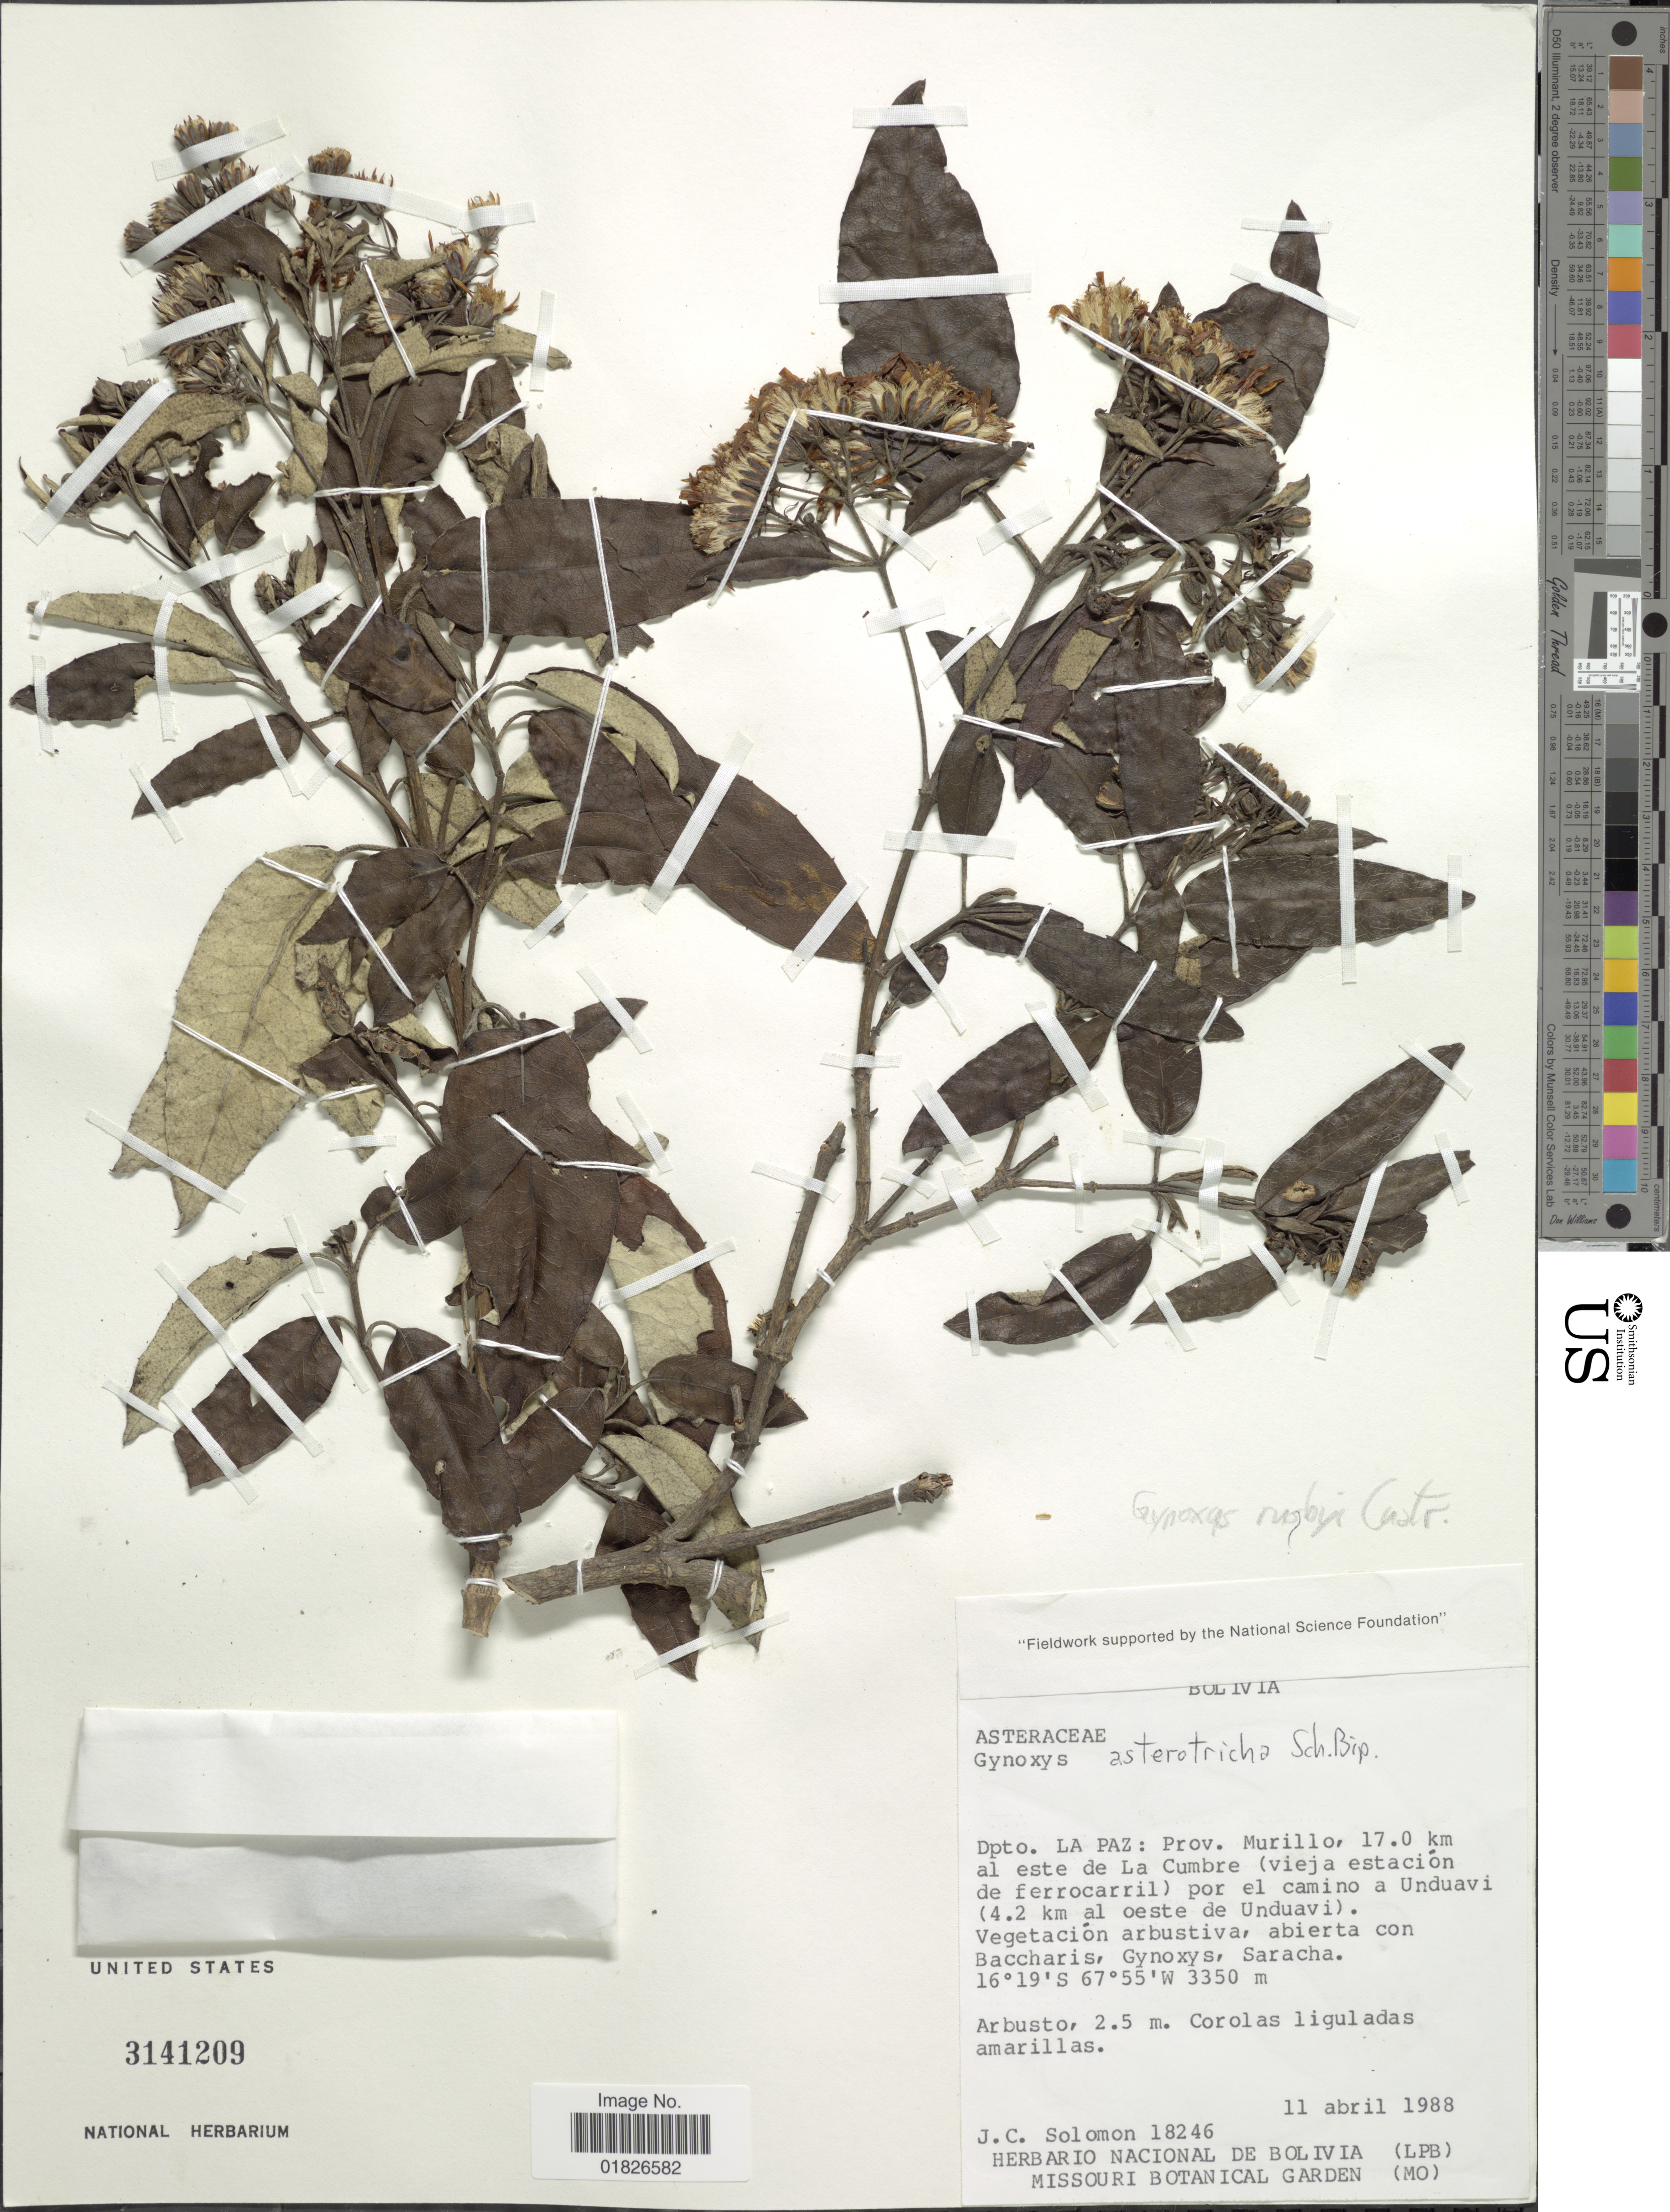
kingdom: Plantae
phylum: Tracheophyta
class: Magnoliopsida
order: Asterales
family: Asteraceae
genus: Gynoxys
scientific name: Gynoxys rusbyi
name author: Cuatrec.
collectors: J. C. Solomon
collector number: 18246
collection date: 1988-04-11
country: Bolivia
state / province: La Paz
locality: Prov. Murillo, 17.0 km al este de La Cumbre (vieja estacion de ferrocarril) por el camino a Unduavi (4.2 km al oeste de Unduavi)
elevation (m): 3350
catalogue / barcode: US 3141209